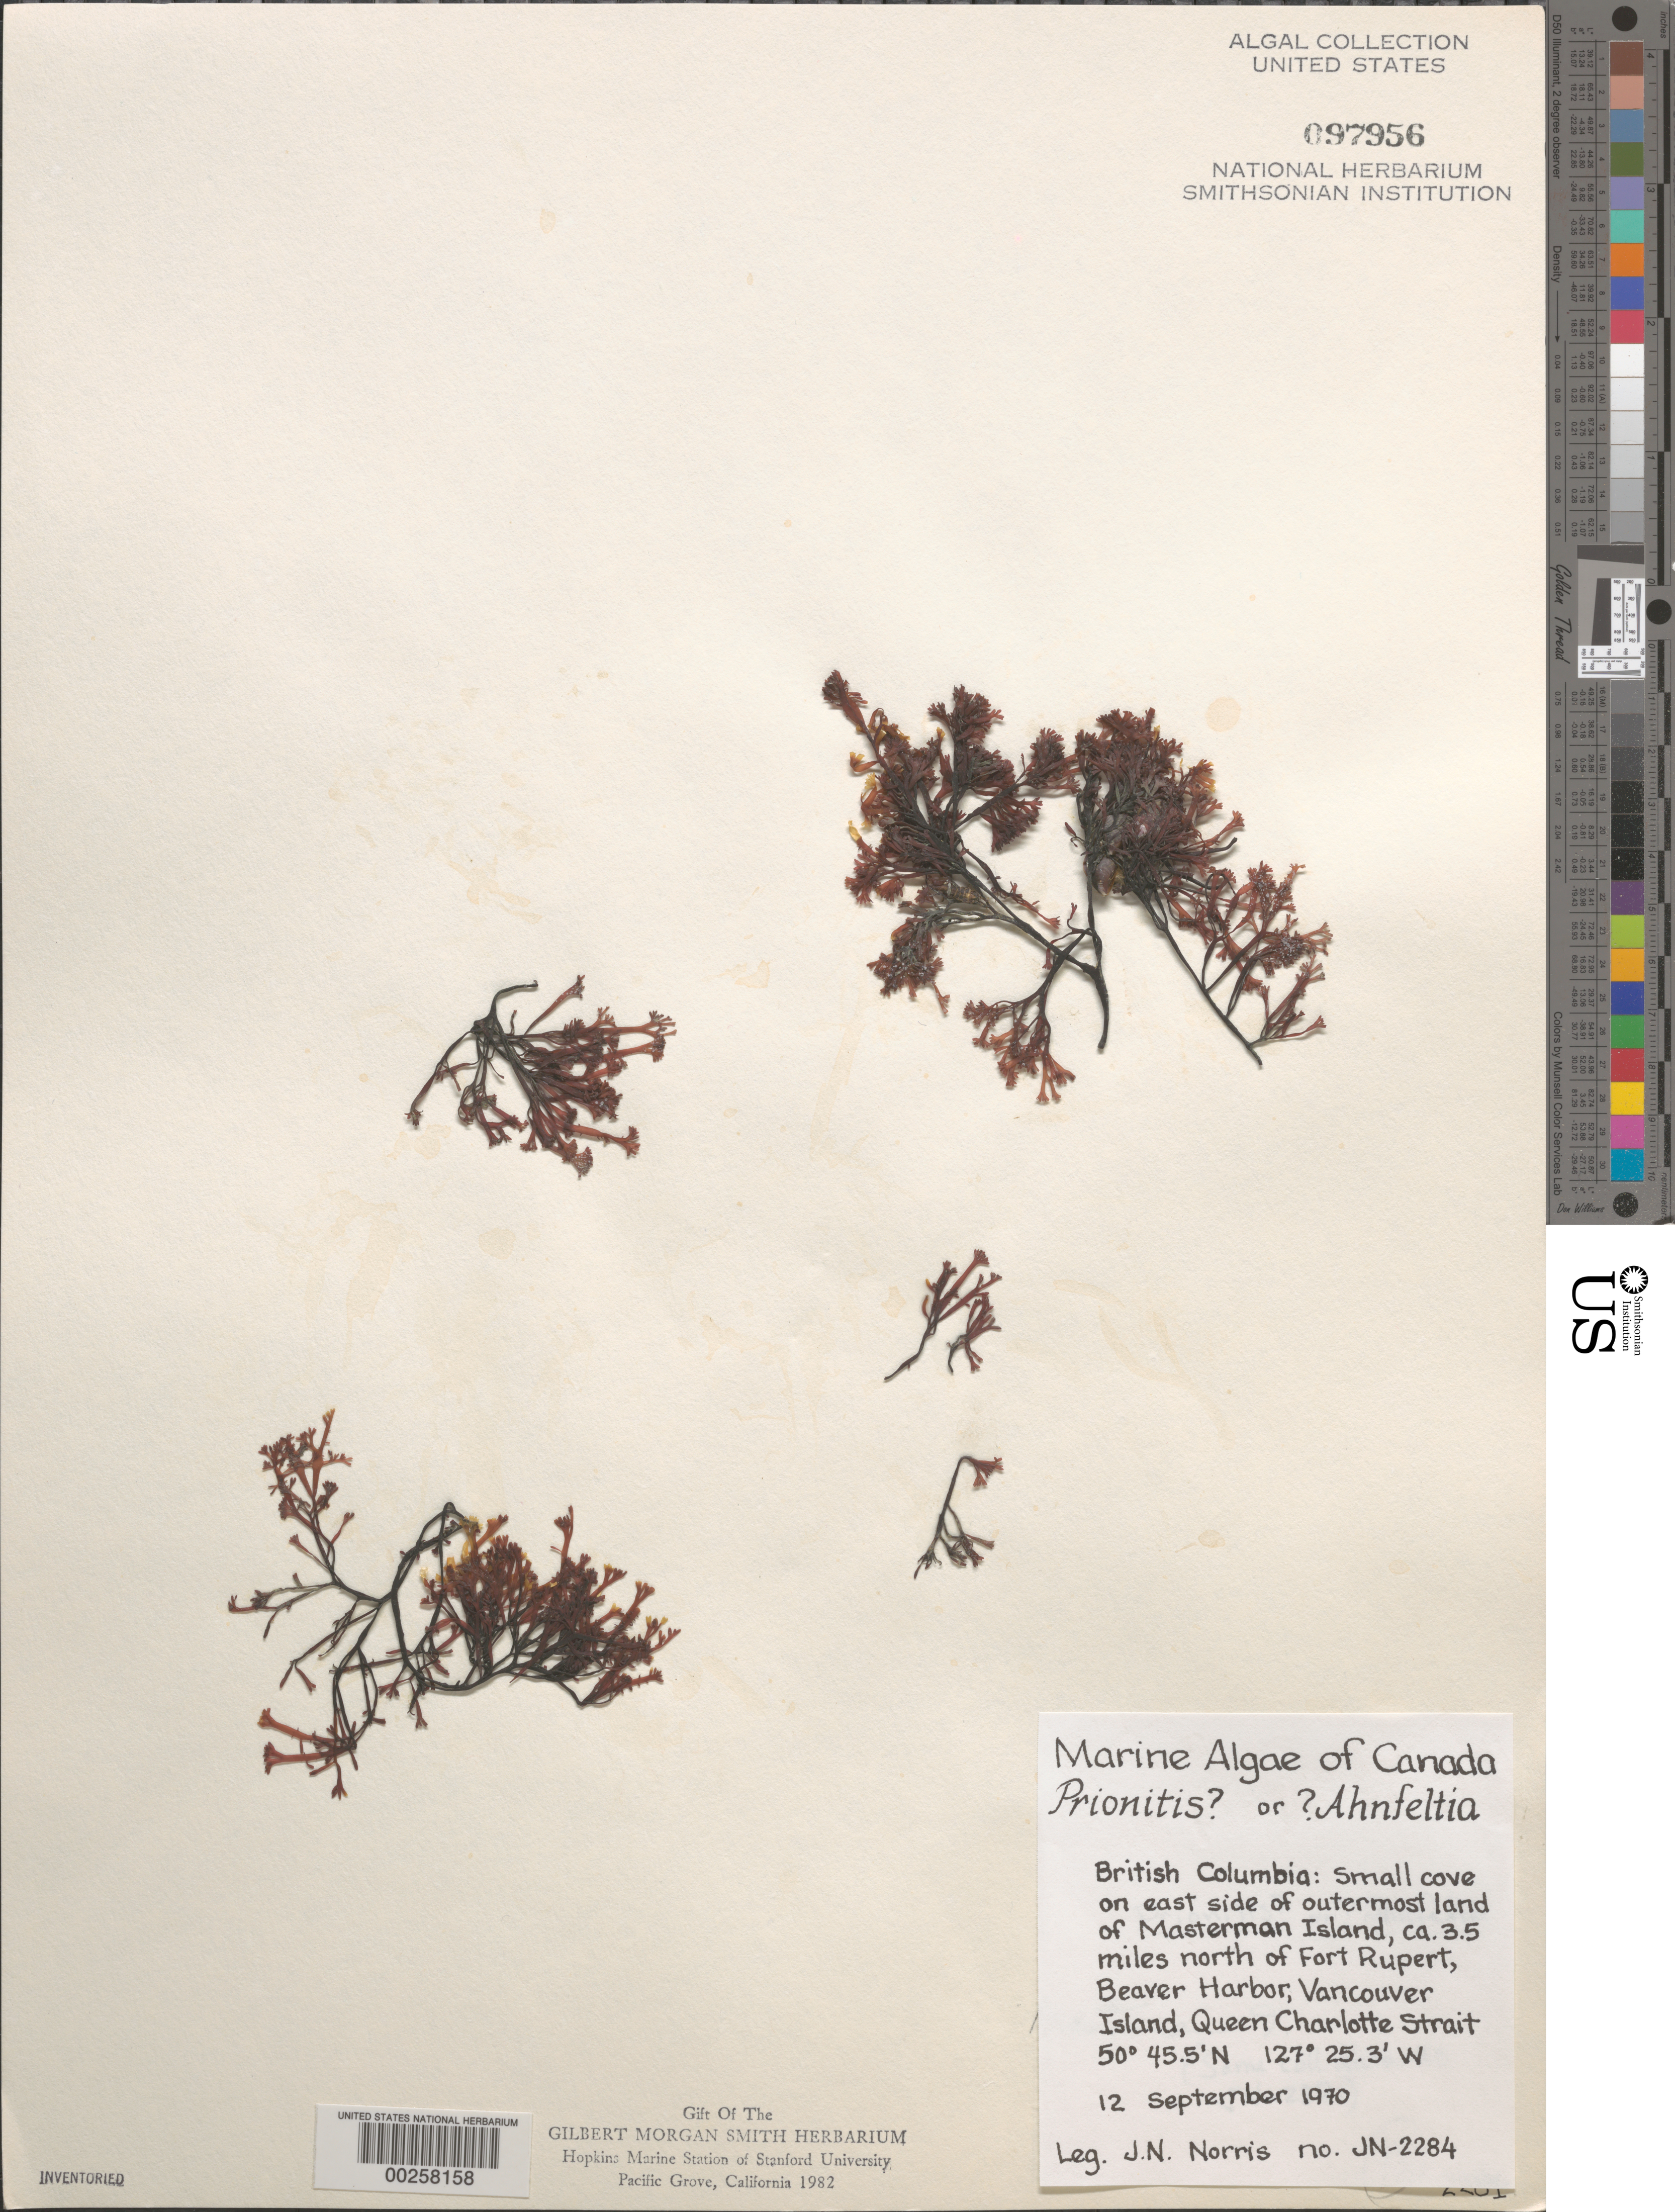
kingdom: Plantae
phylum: Rhodophyta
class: Florideophyceae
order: Cryptonemiales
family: Cryptonemiaceae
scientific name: Prionitis sp.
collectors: J. N. Norris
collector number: JN-2284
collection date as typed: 12 Sep 1970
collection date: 1970-09-12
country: Canada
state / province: British Columbia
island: Masterman Island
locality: Ca. 3.5 miles north of Fort Rupert, Beaver Harbor, Vancouver Island, Queen Charlotte Strait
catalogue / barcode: US 97956